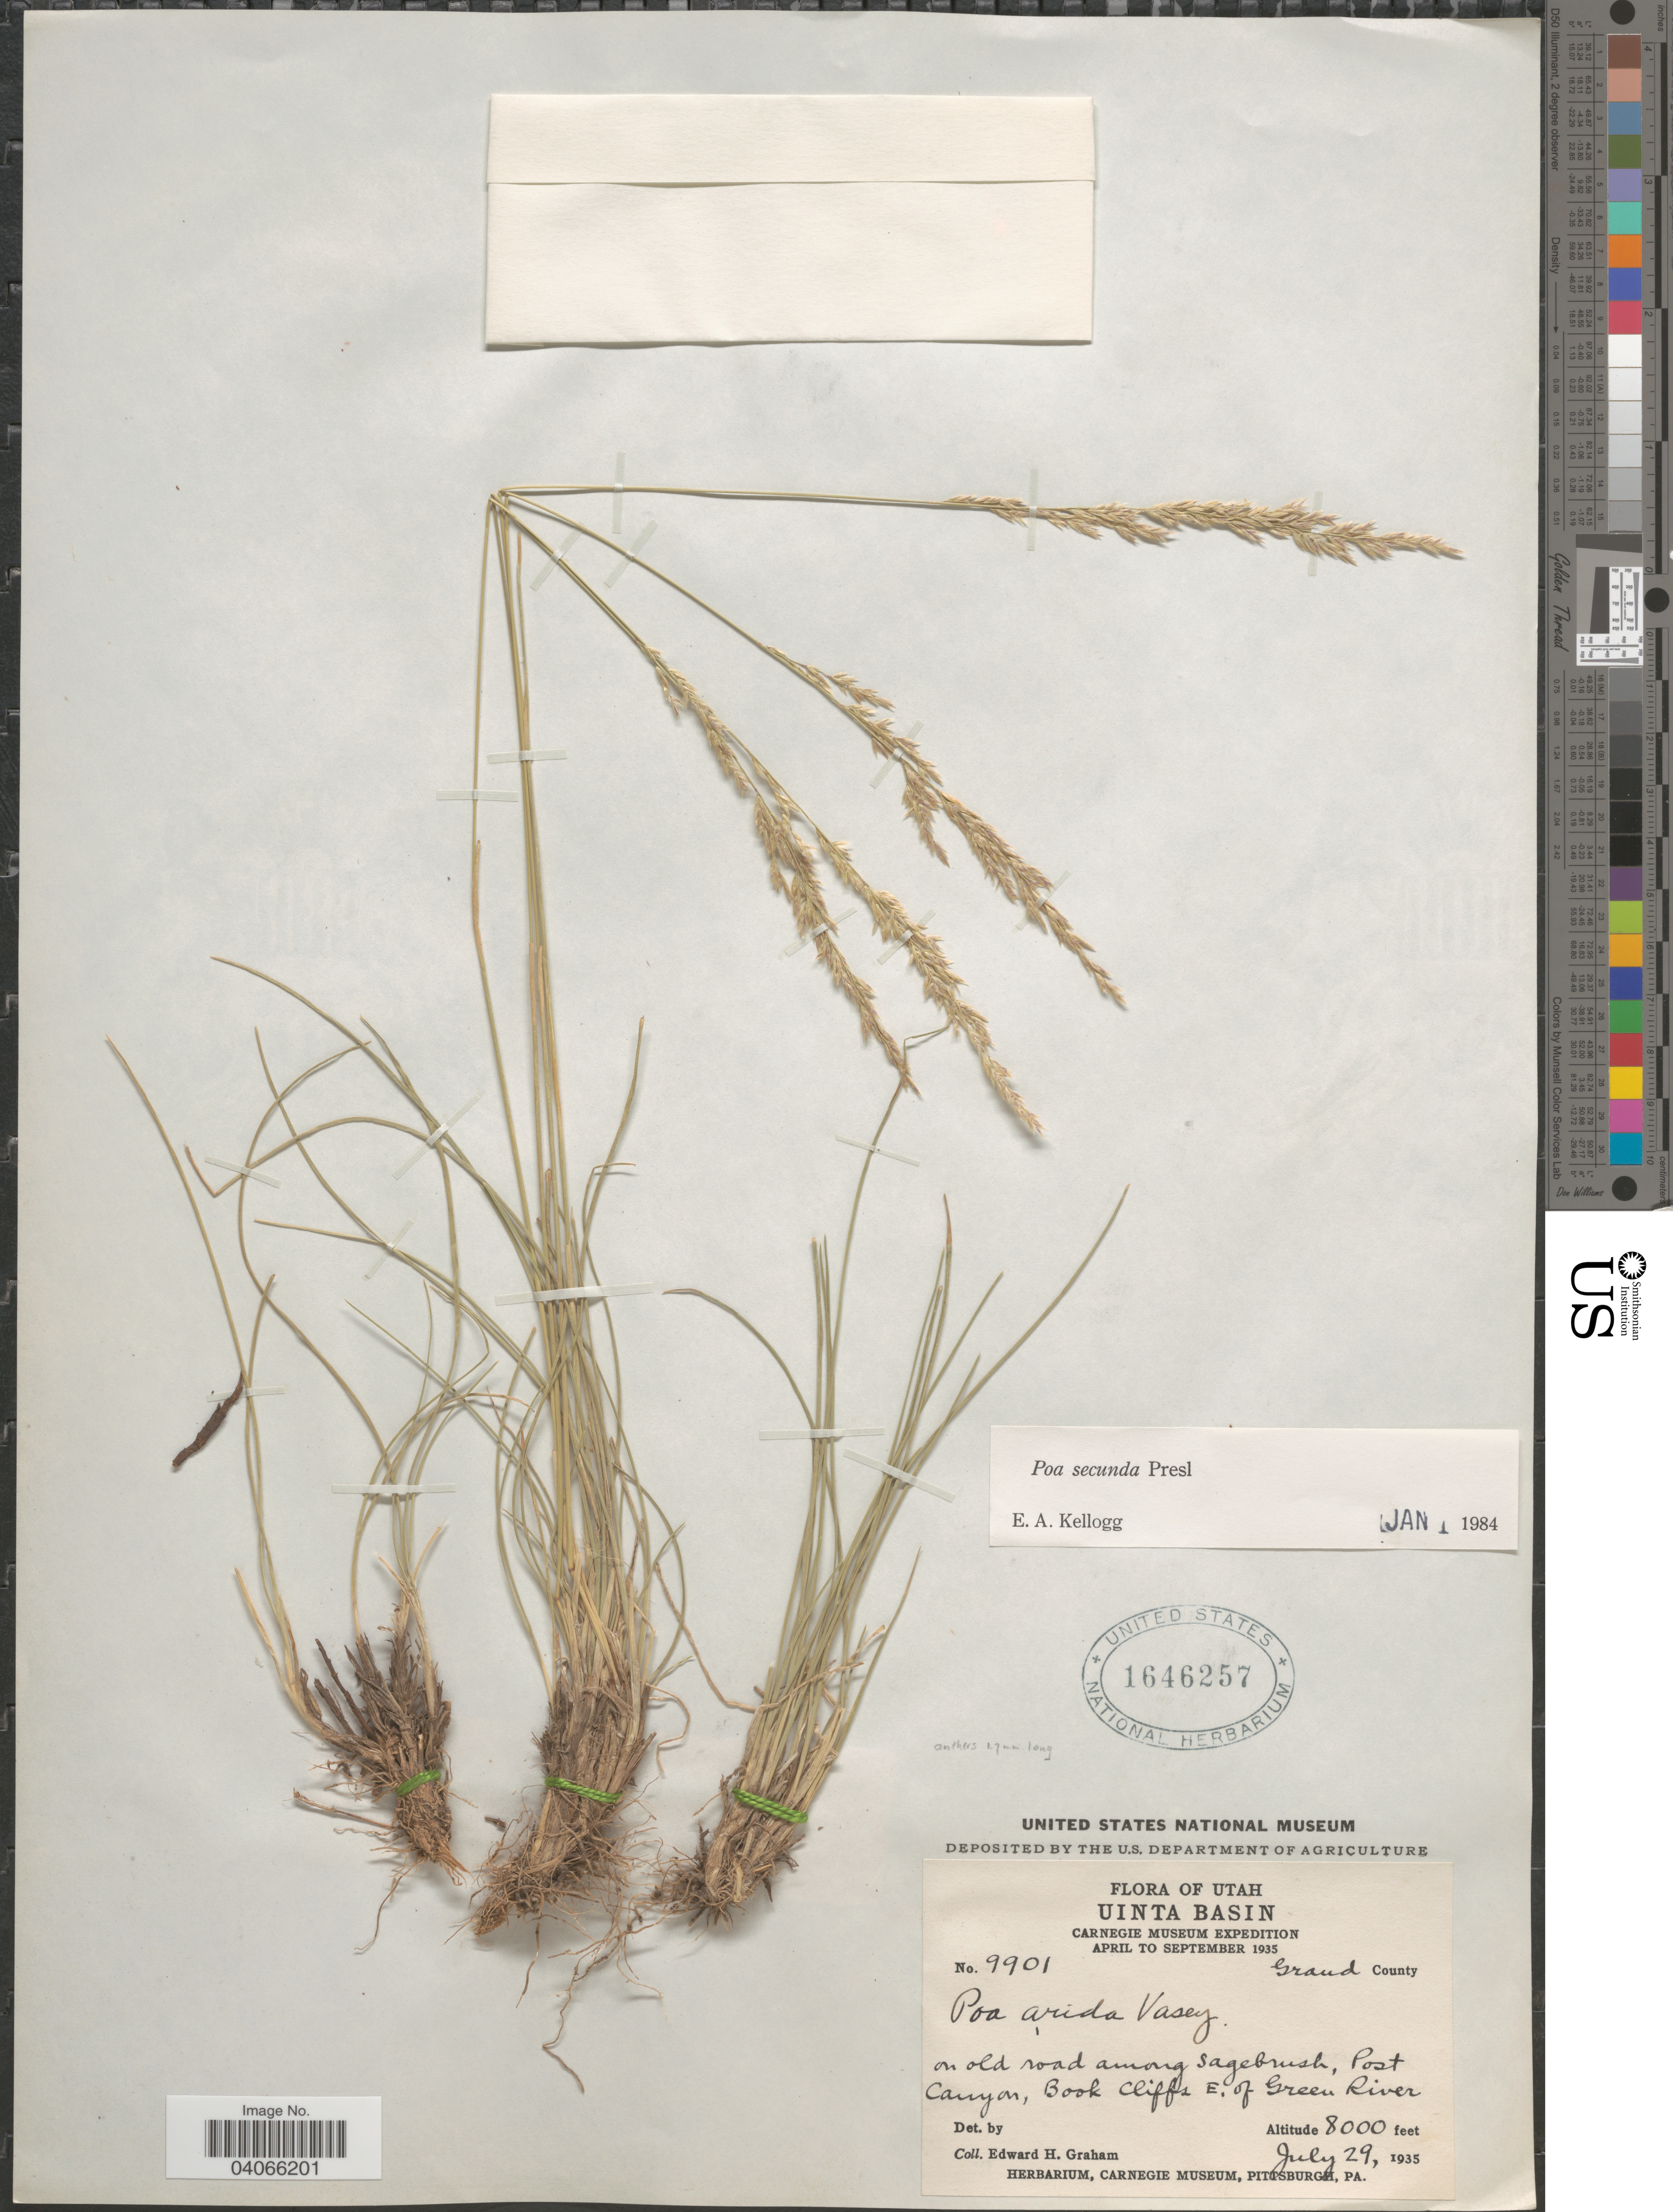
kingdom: Plantae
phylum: Tracheophyta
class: Liliopsida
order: Poales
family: Poaceae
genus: Poa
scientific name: Poa secunda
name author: J. Presl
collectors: E. H. Graham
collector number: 9901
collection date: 1935-07-29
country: United States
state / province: Utah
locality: Uinta Basin. Carnegie Museum Expedition April to September 1935. Grand County. On old road among sagebrush, Post Canyon, Book Cliffs E. of Green River.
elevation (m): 2438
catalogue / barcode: US 1646257